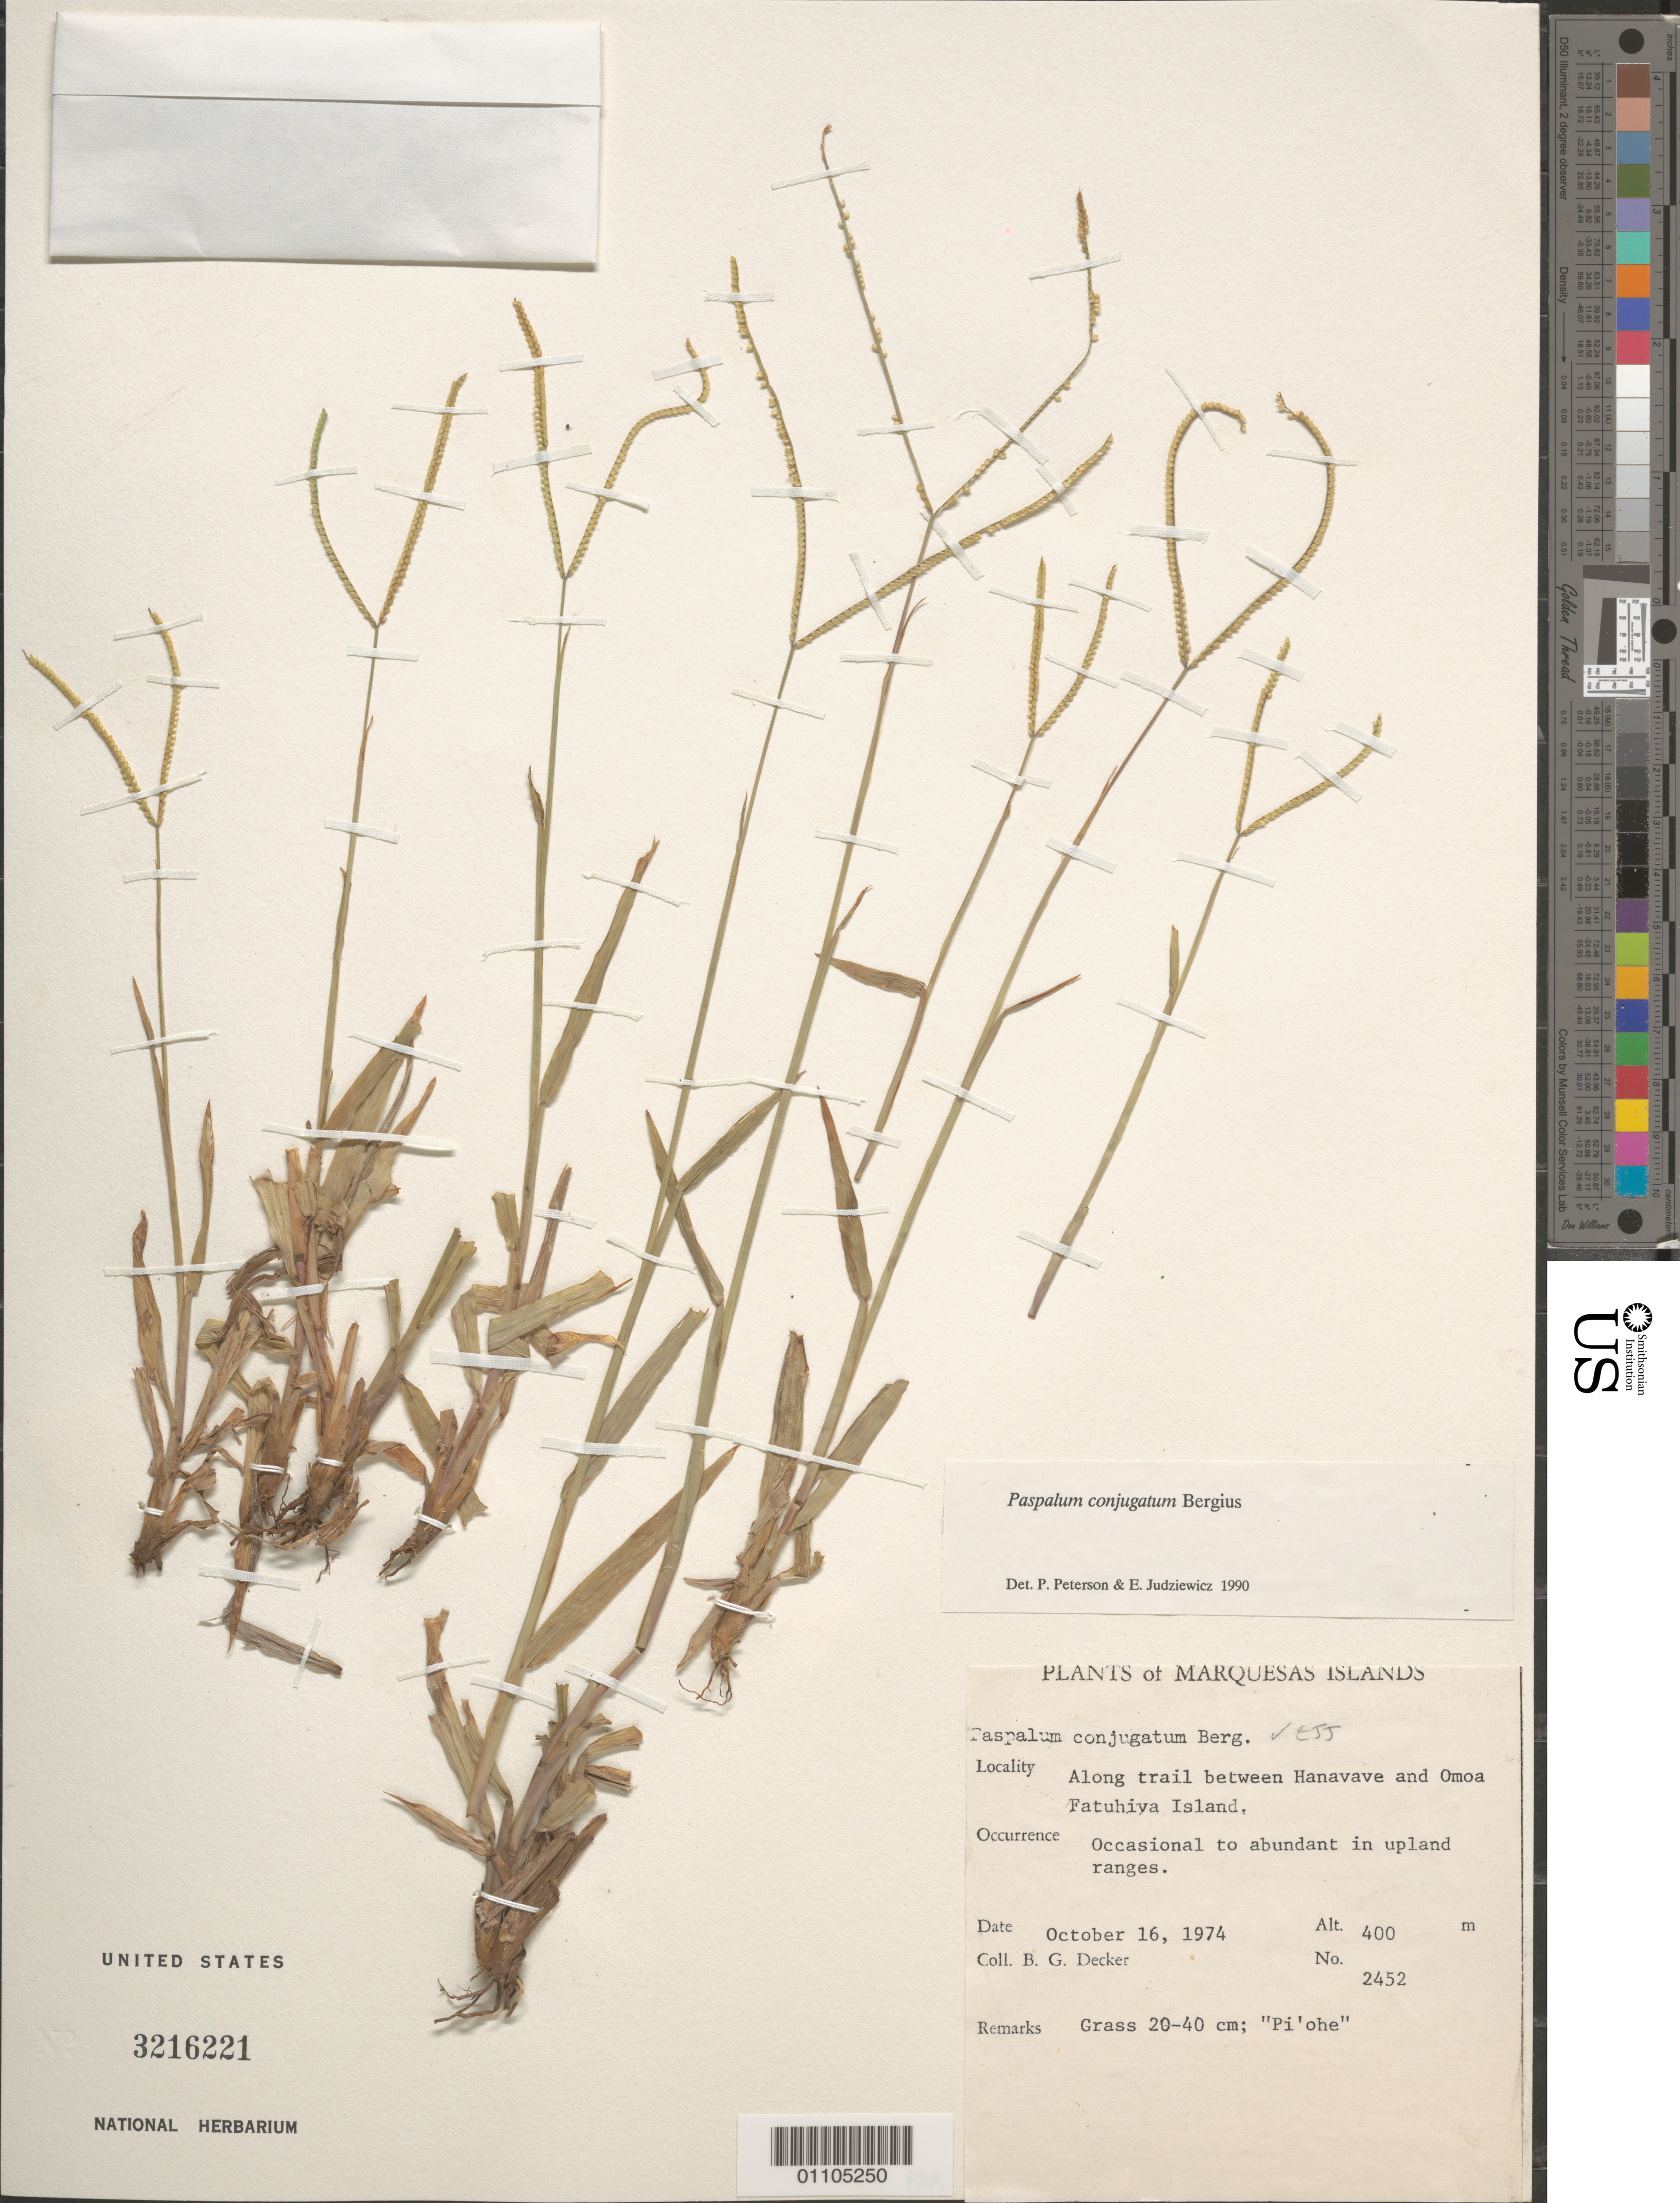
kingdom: Plantae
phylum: Tracheophyta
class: Liliopsida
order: Poales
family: Poaceae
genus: Paspalum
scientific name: Paspalum conjugatum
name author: P.J. Bergius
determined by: Peterson, P. M.; Judziewicz, E. J.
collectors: B. G. Decker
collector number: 2452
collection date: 1974-10-16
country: French Polynesia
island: Fatu Hiva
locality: along trail between Hanavave and 'Omo'a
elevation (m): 400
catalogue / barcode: US 3216221